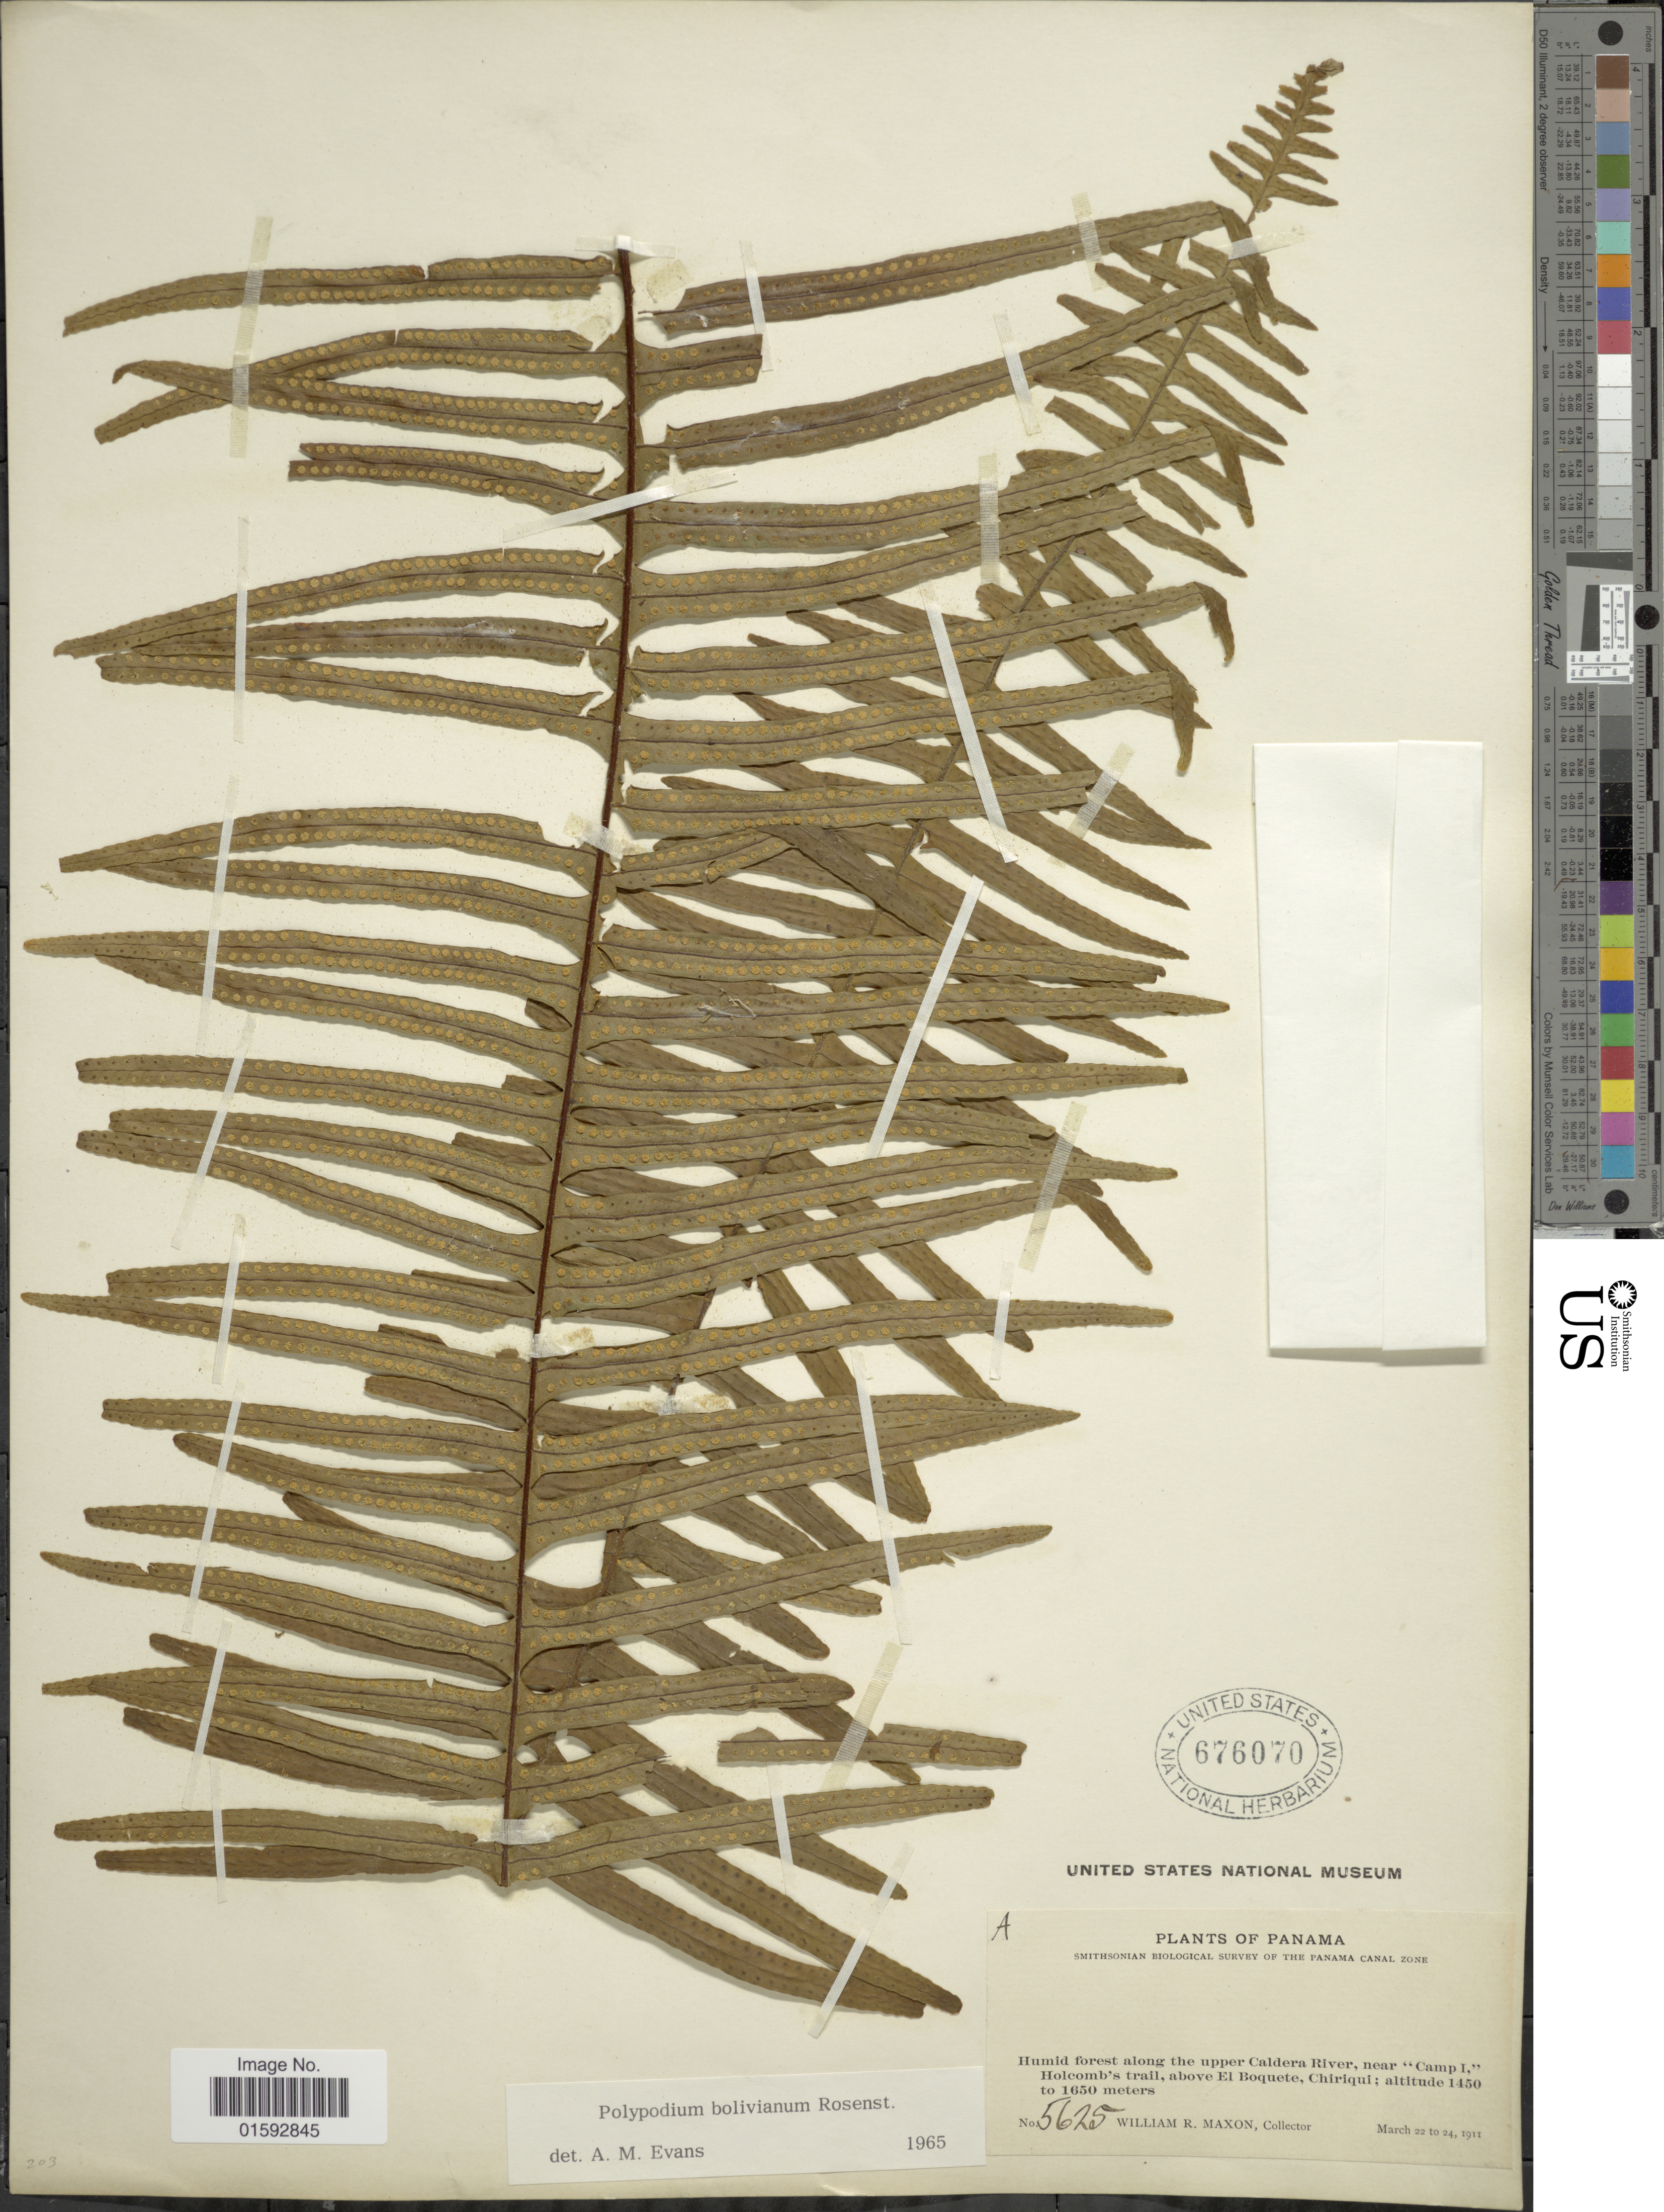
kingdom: Plantae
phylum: Tracheophyta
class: Polypodiopsida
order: Polypodiales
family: Polypodiaceae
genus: Pecluma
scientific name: Pecluma divaricata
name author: (E. Fourn.) Mickel & Beitel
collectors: W. R. Maxon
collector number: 5625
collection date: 1911-03-22/1911-03-24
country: Panama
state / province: Chiriqui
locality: Humid forest along the upper Caldera River, near "Camp I, " Holcomb's trail, above El Boquete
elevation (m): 1450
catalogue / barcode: US 676070